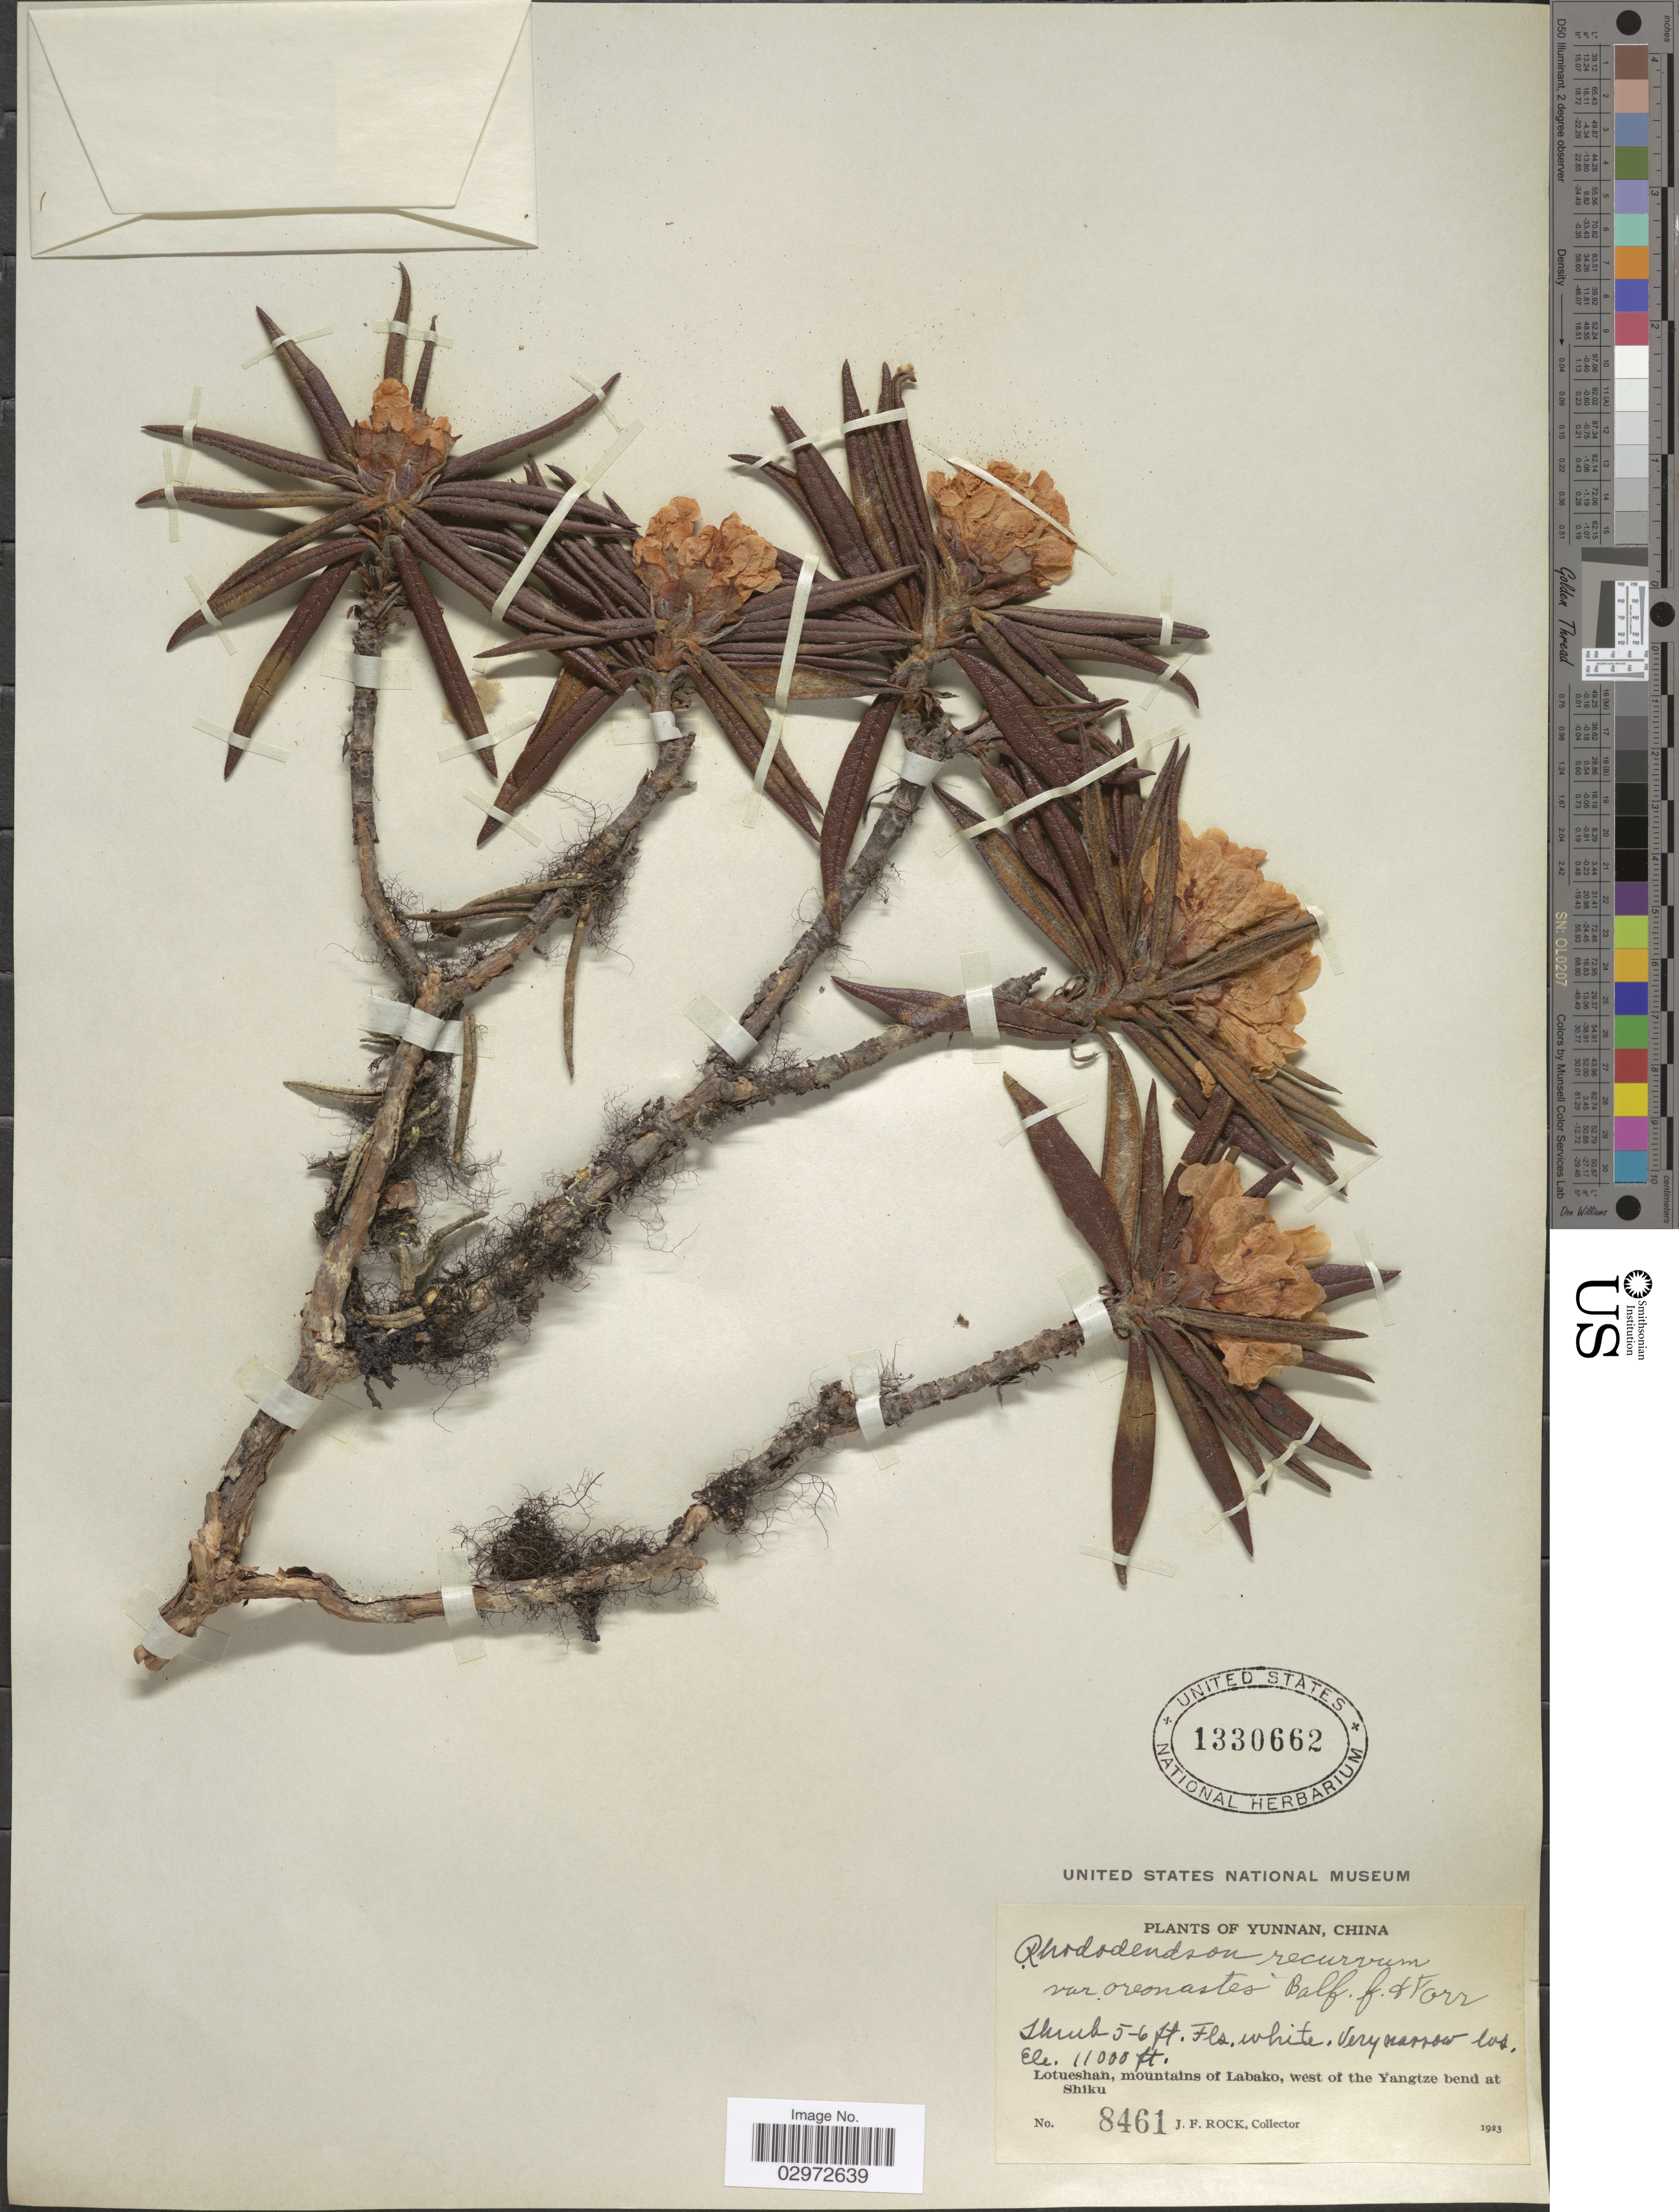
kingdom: Plantae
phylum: Tracheophyta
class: Magnoliopsida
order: Ericales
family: Ericaceae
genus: Rhododendron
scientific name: Rhododendron recurvum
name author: Balf. f. & Forrest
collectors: J. Rock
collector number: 8461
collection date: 1923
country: China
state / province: Yunnan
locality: Lotueshan, mountains of Labako, west of the Yangtze bend at Shiku.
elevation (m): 3353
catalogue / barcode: US 1330662